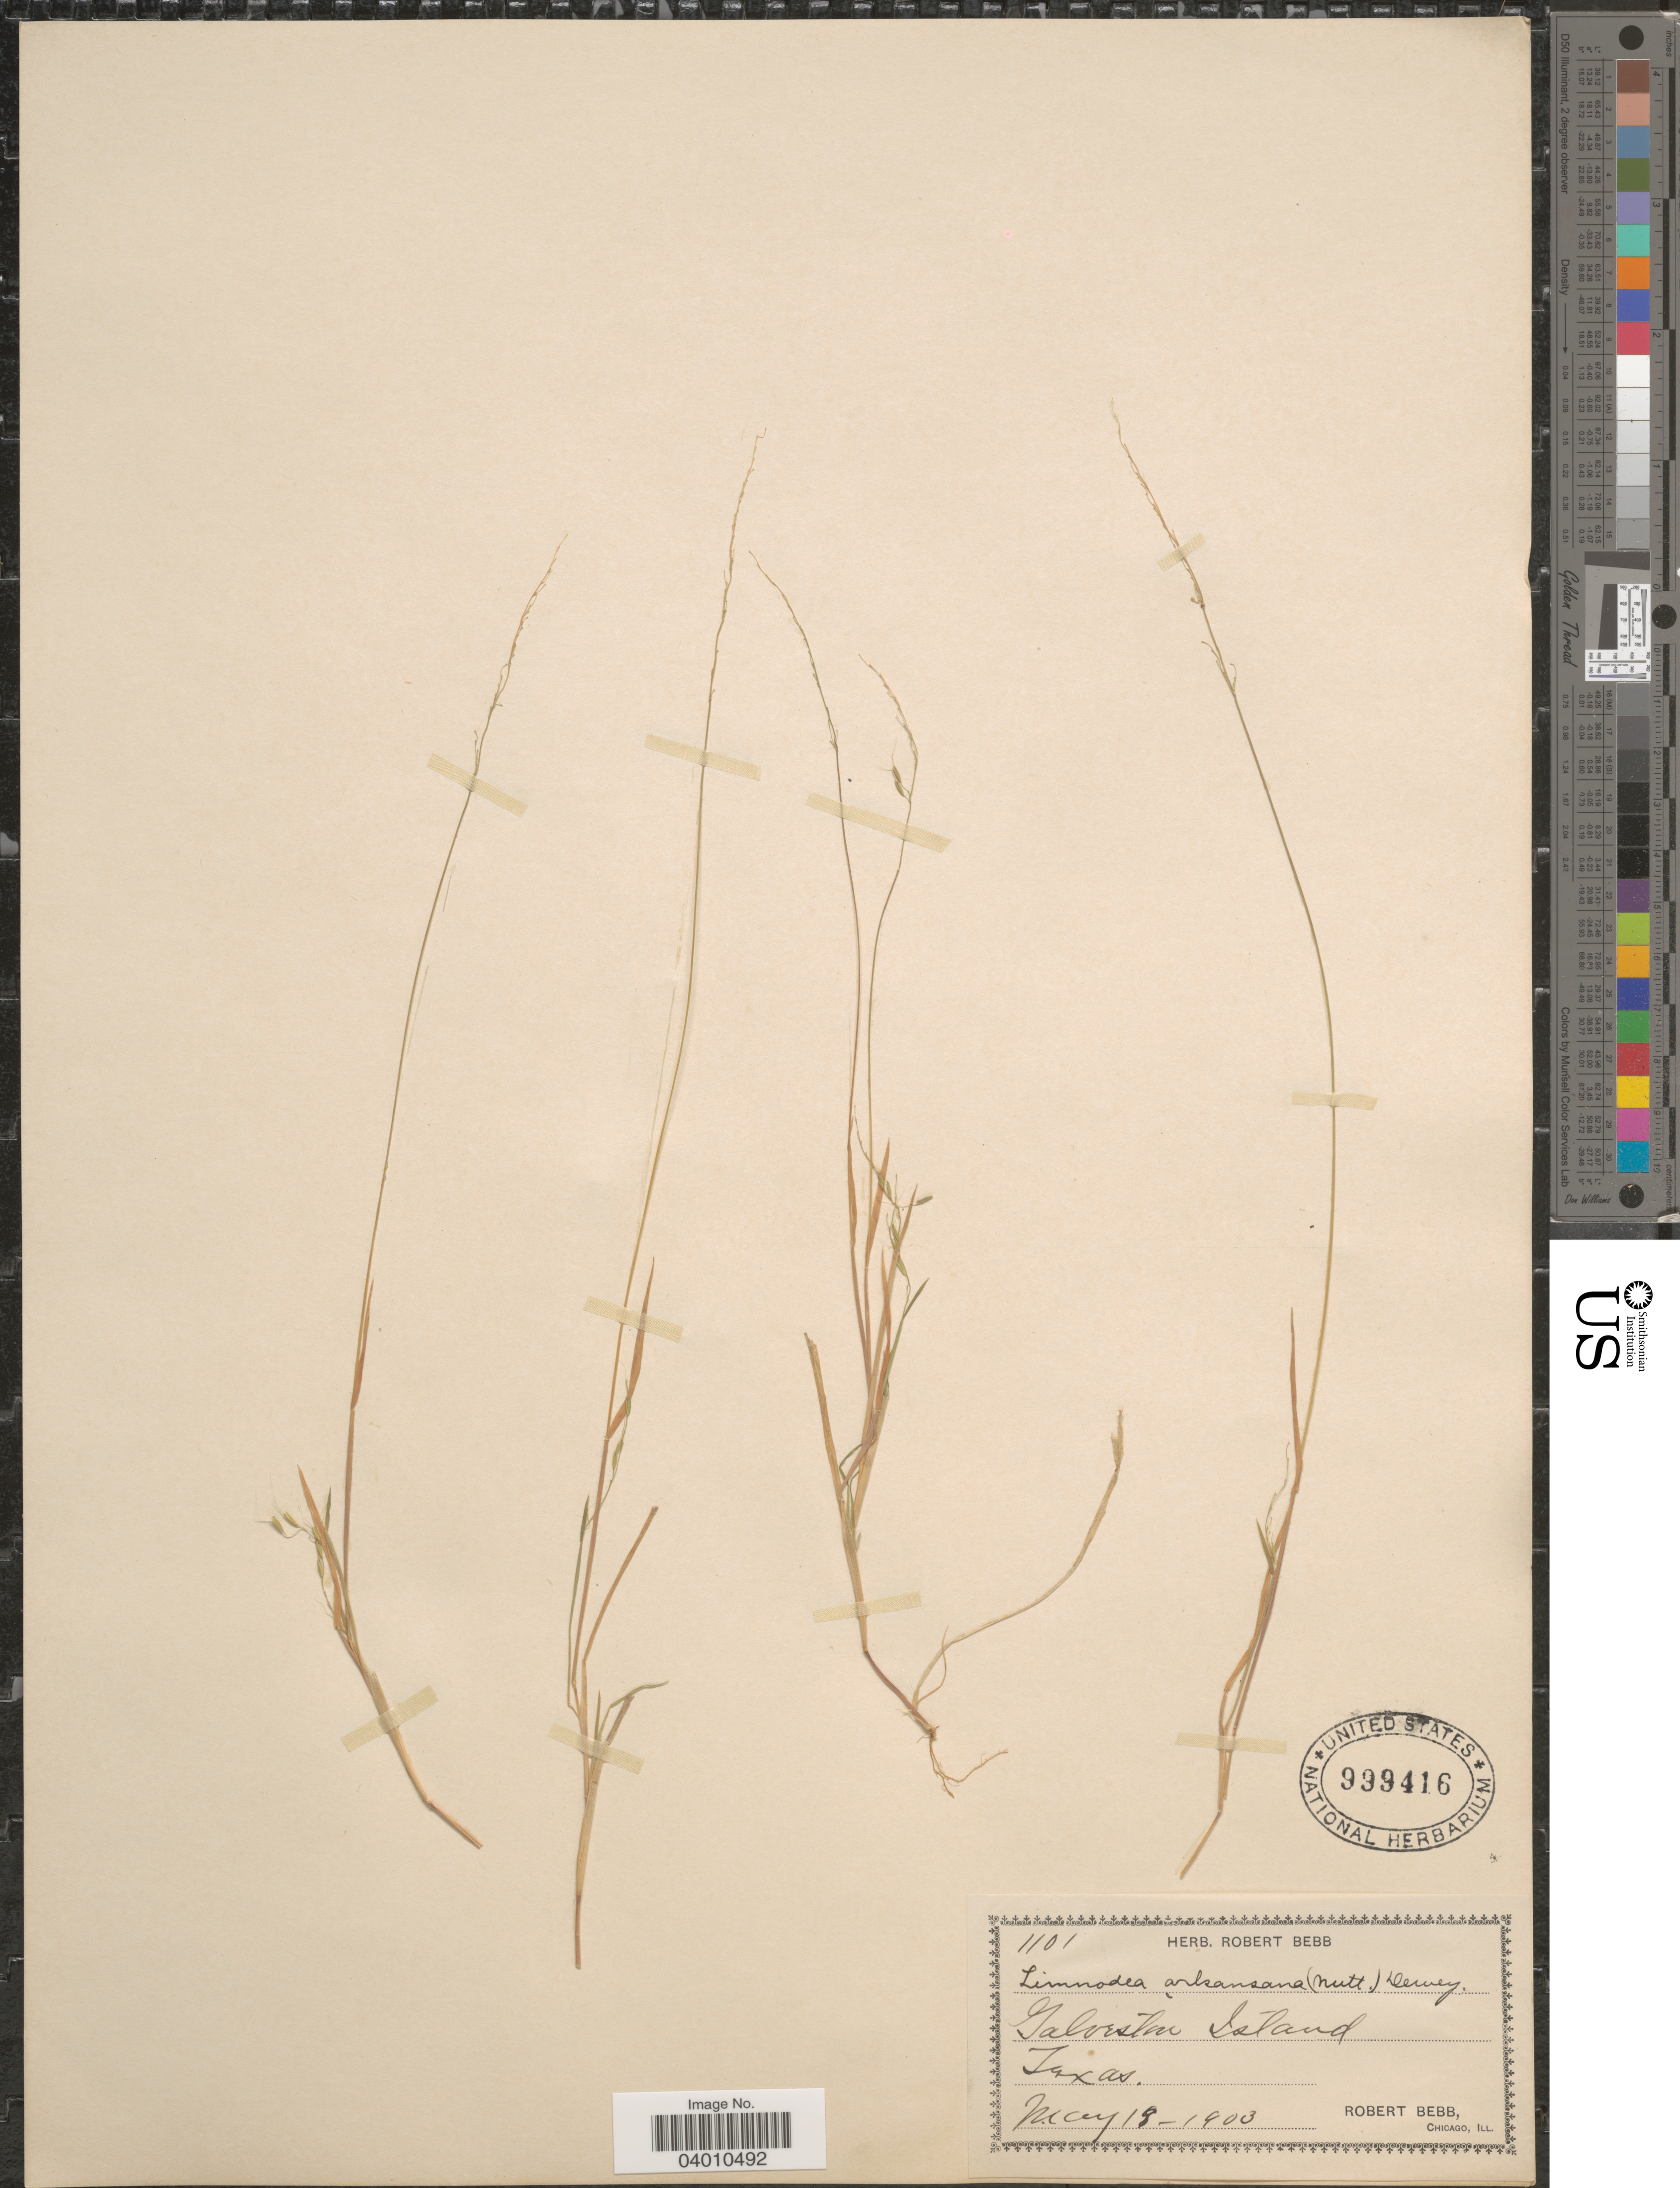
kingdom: Plantae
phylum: Tracheophyta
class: Liliopsida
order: Poales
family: Poaceae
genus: Limnodea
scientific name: Limnodea arkansana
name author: (Nutt.) L.H. Dewey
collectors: R. Bebb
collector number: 1101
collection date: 1903-05-19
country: United States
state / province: Texas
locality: Galveston Island.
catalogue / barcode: US 999416